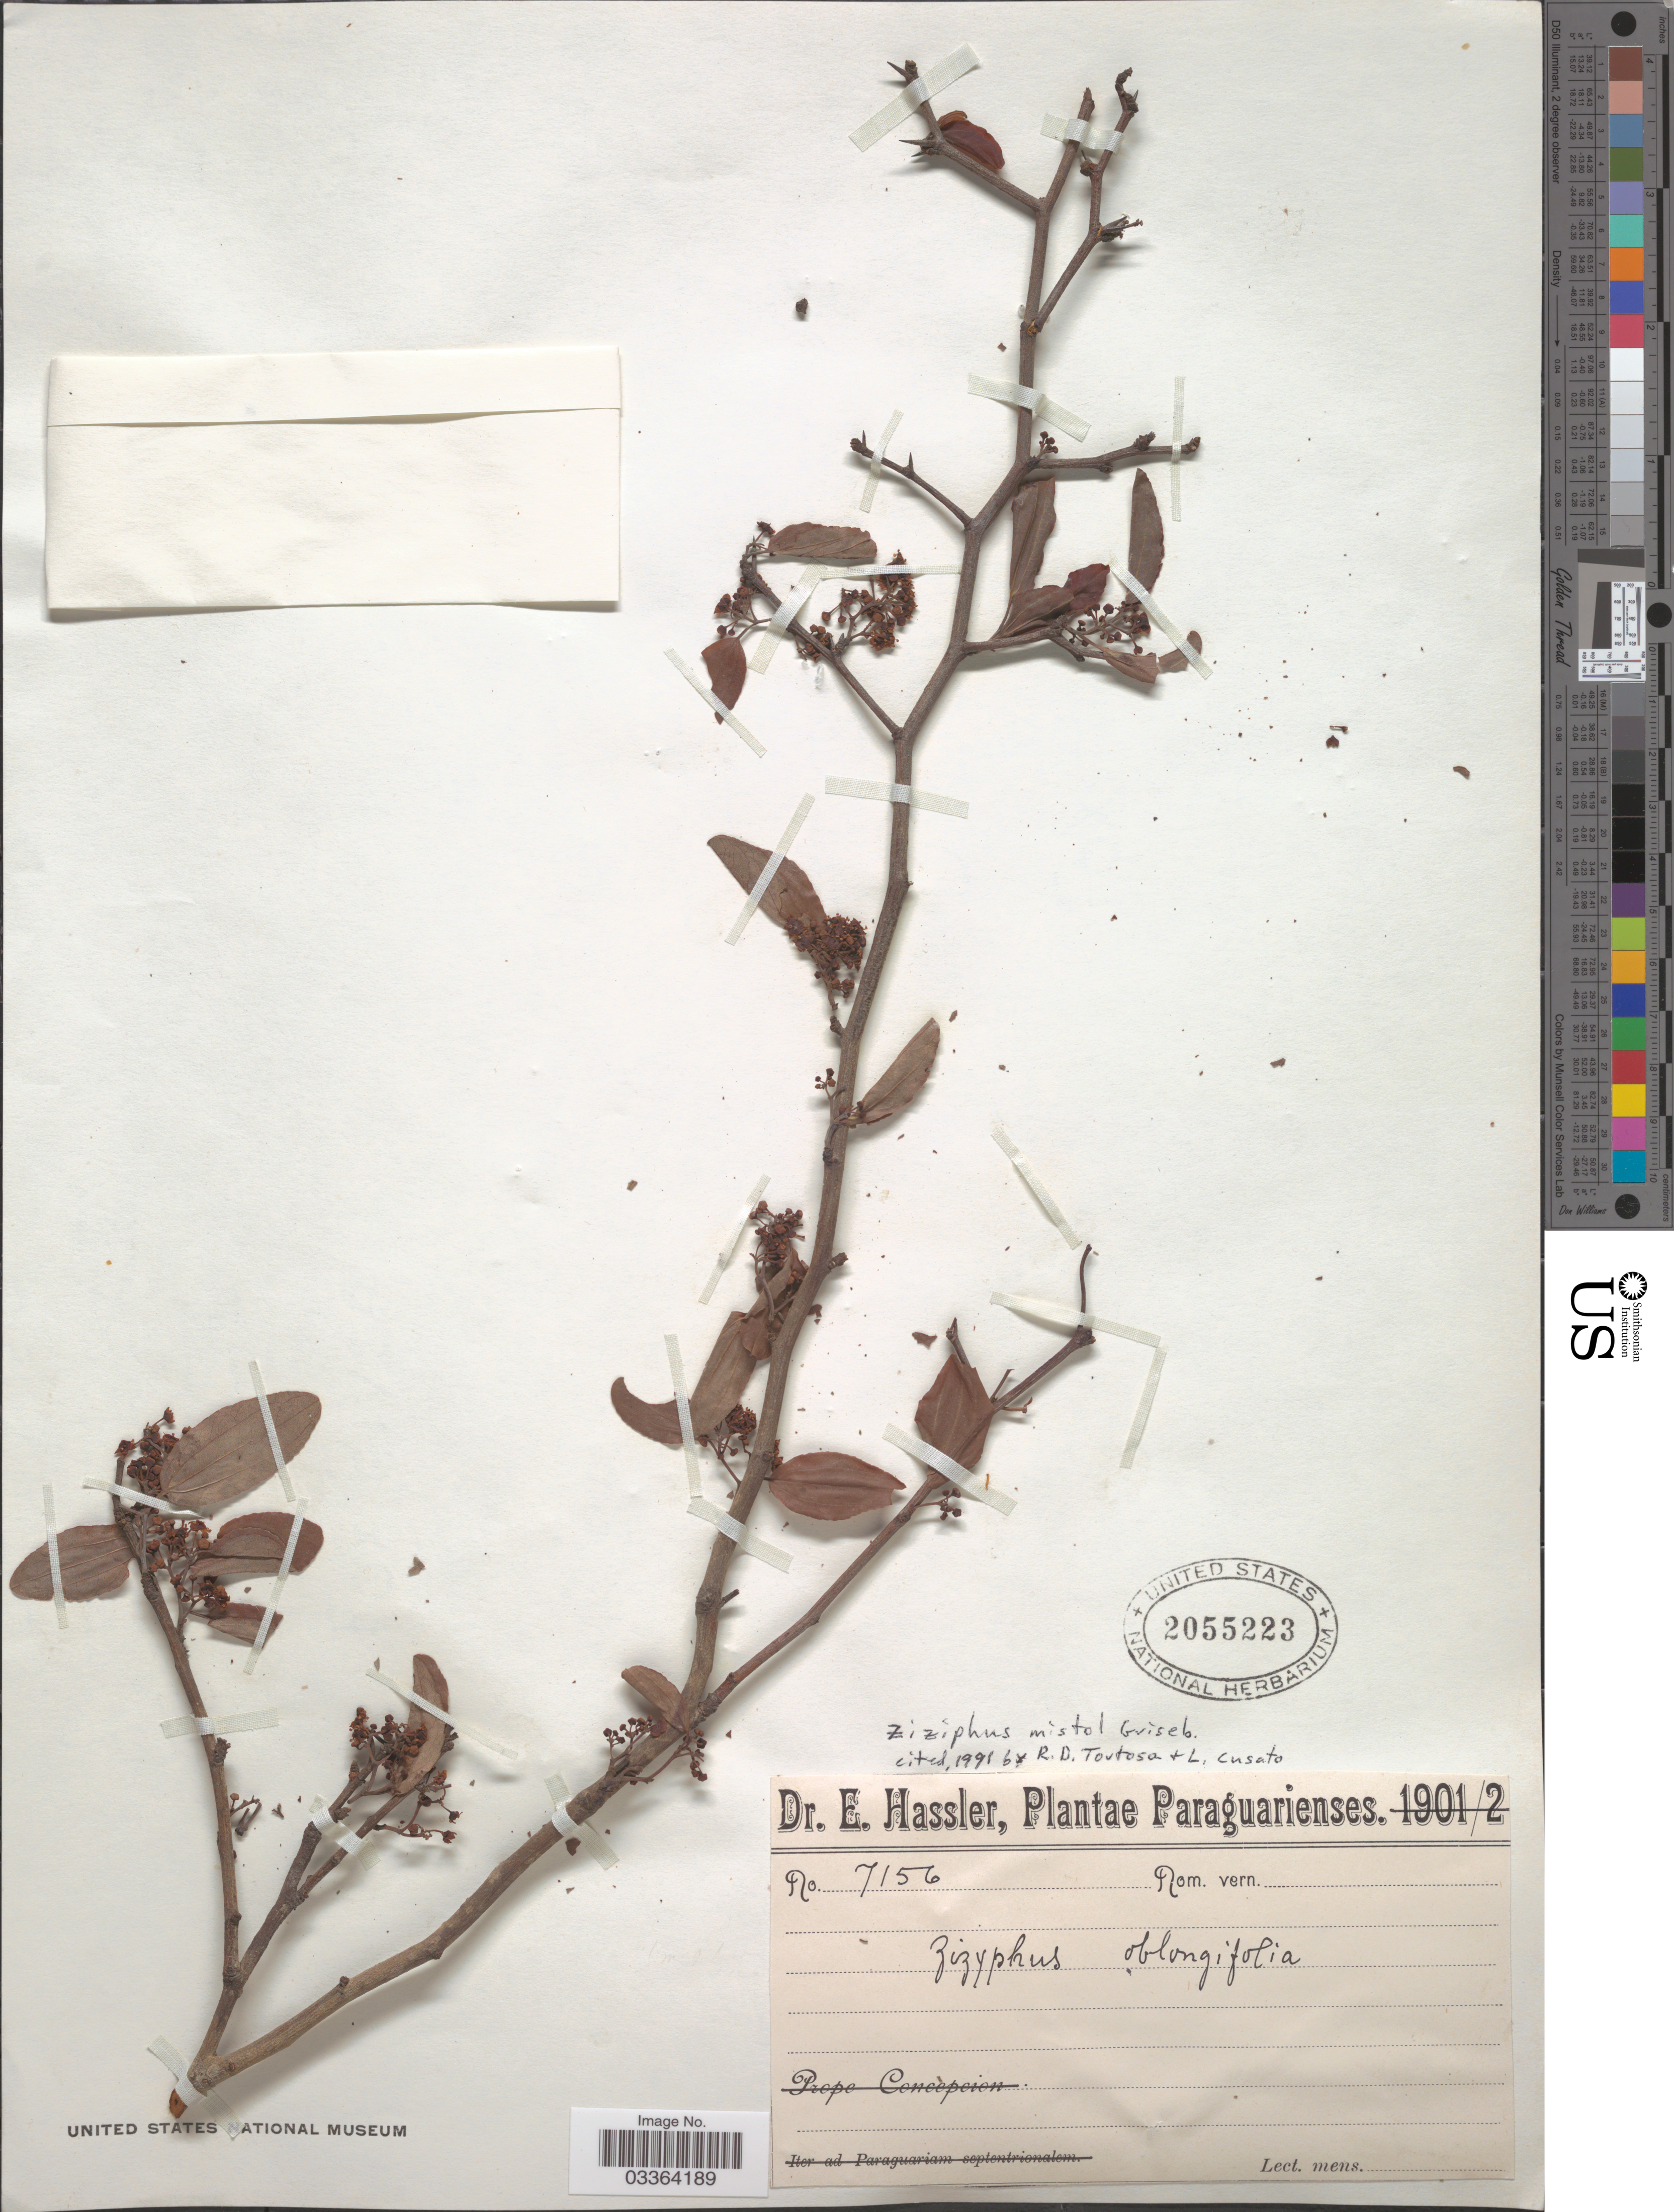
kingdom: Plantae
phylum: Tracheophyta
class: Magnoliopsida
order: Rosales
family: Rhamnaceae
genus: Sarcomphalus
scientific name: Sarcomphalus mistol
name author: (Griseb.) Hauenschild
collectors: E. Hassler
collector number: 7156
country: Paraguay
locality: Paraguarienses.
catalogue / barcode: US 2055223